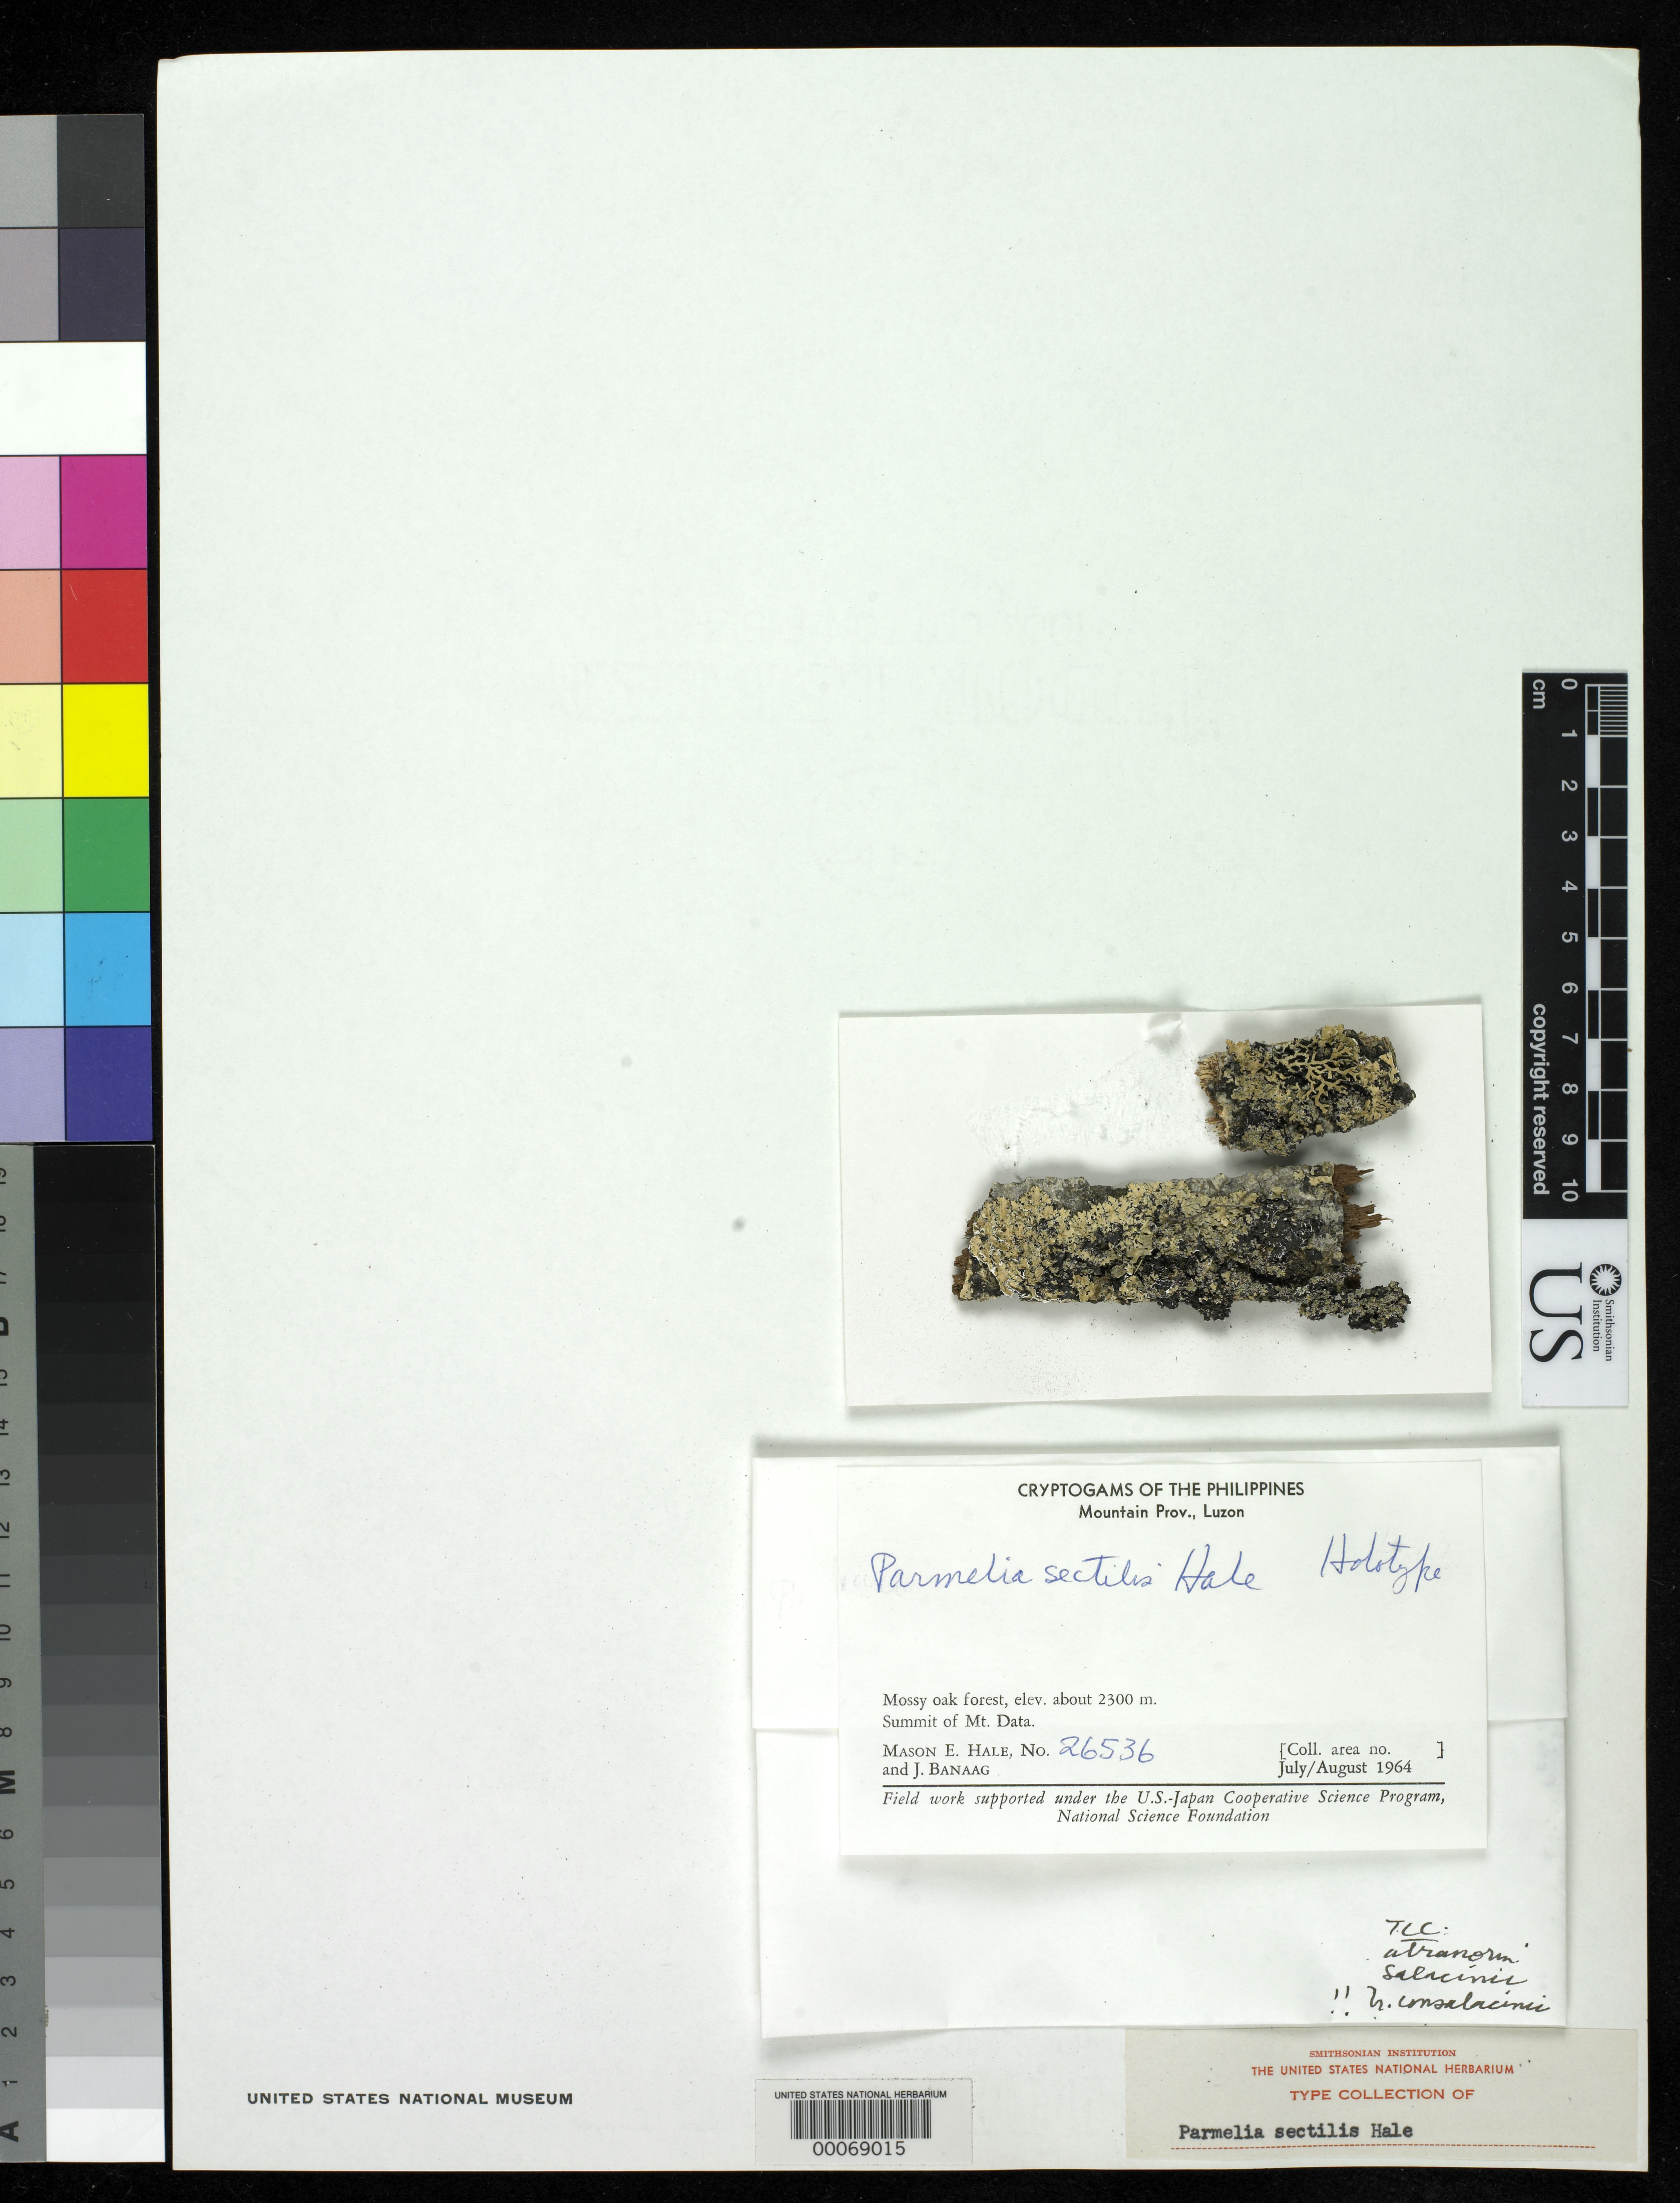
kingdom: Fungi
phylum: Ascomycota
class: Lecanoromycetes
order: Lecanorales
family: Parmeliaceae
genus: Parmelia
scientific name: Parmelia sectilis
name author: Hale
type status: Holotype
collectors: M. Hale & J. Banaag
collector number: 26536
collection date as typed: Jul 1964 to -- Aug 1964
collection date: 1964-07/1964-08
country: Philippines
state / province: Cordillera (Administrative Region)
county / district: Mountain province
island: Luzon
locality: Summit of Mt. Data.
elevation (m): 2300